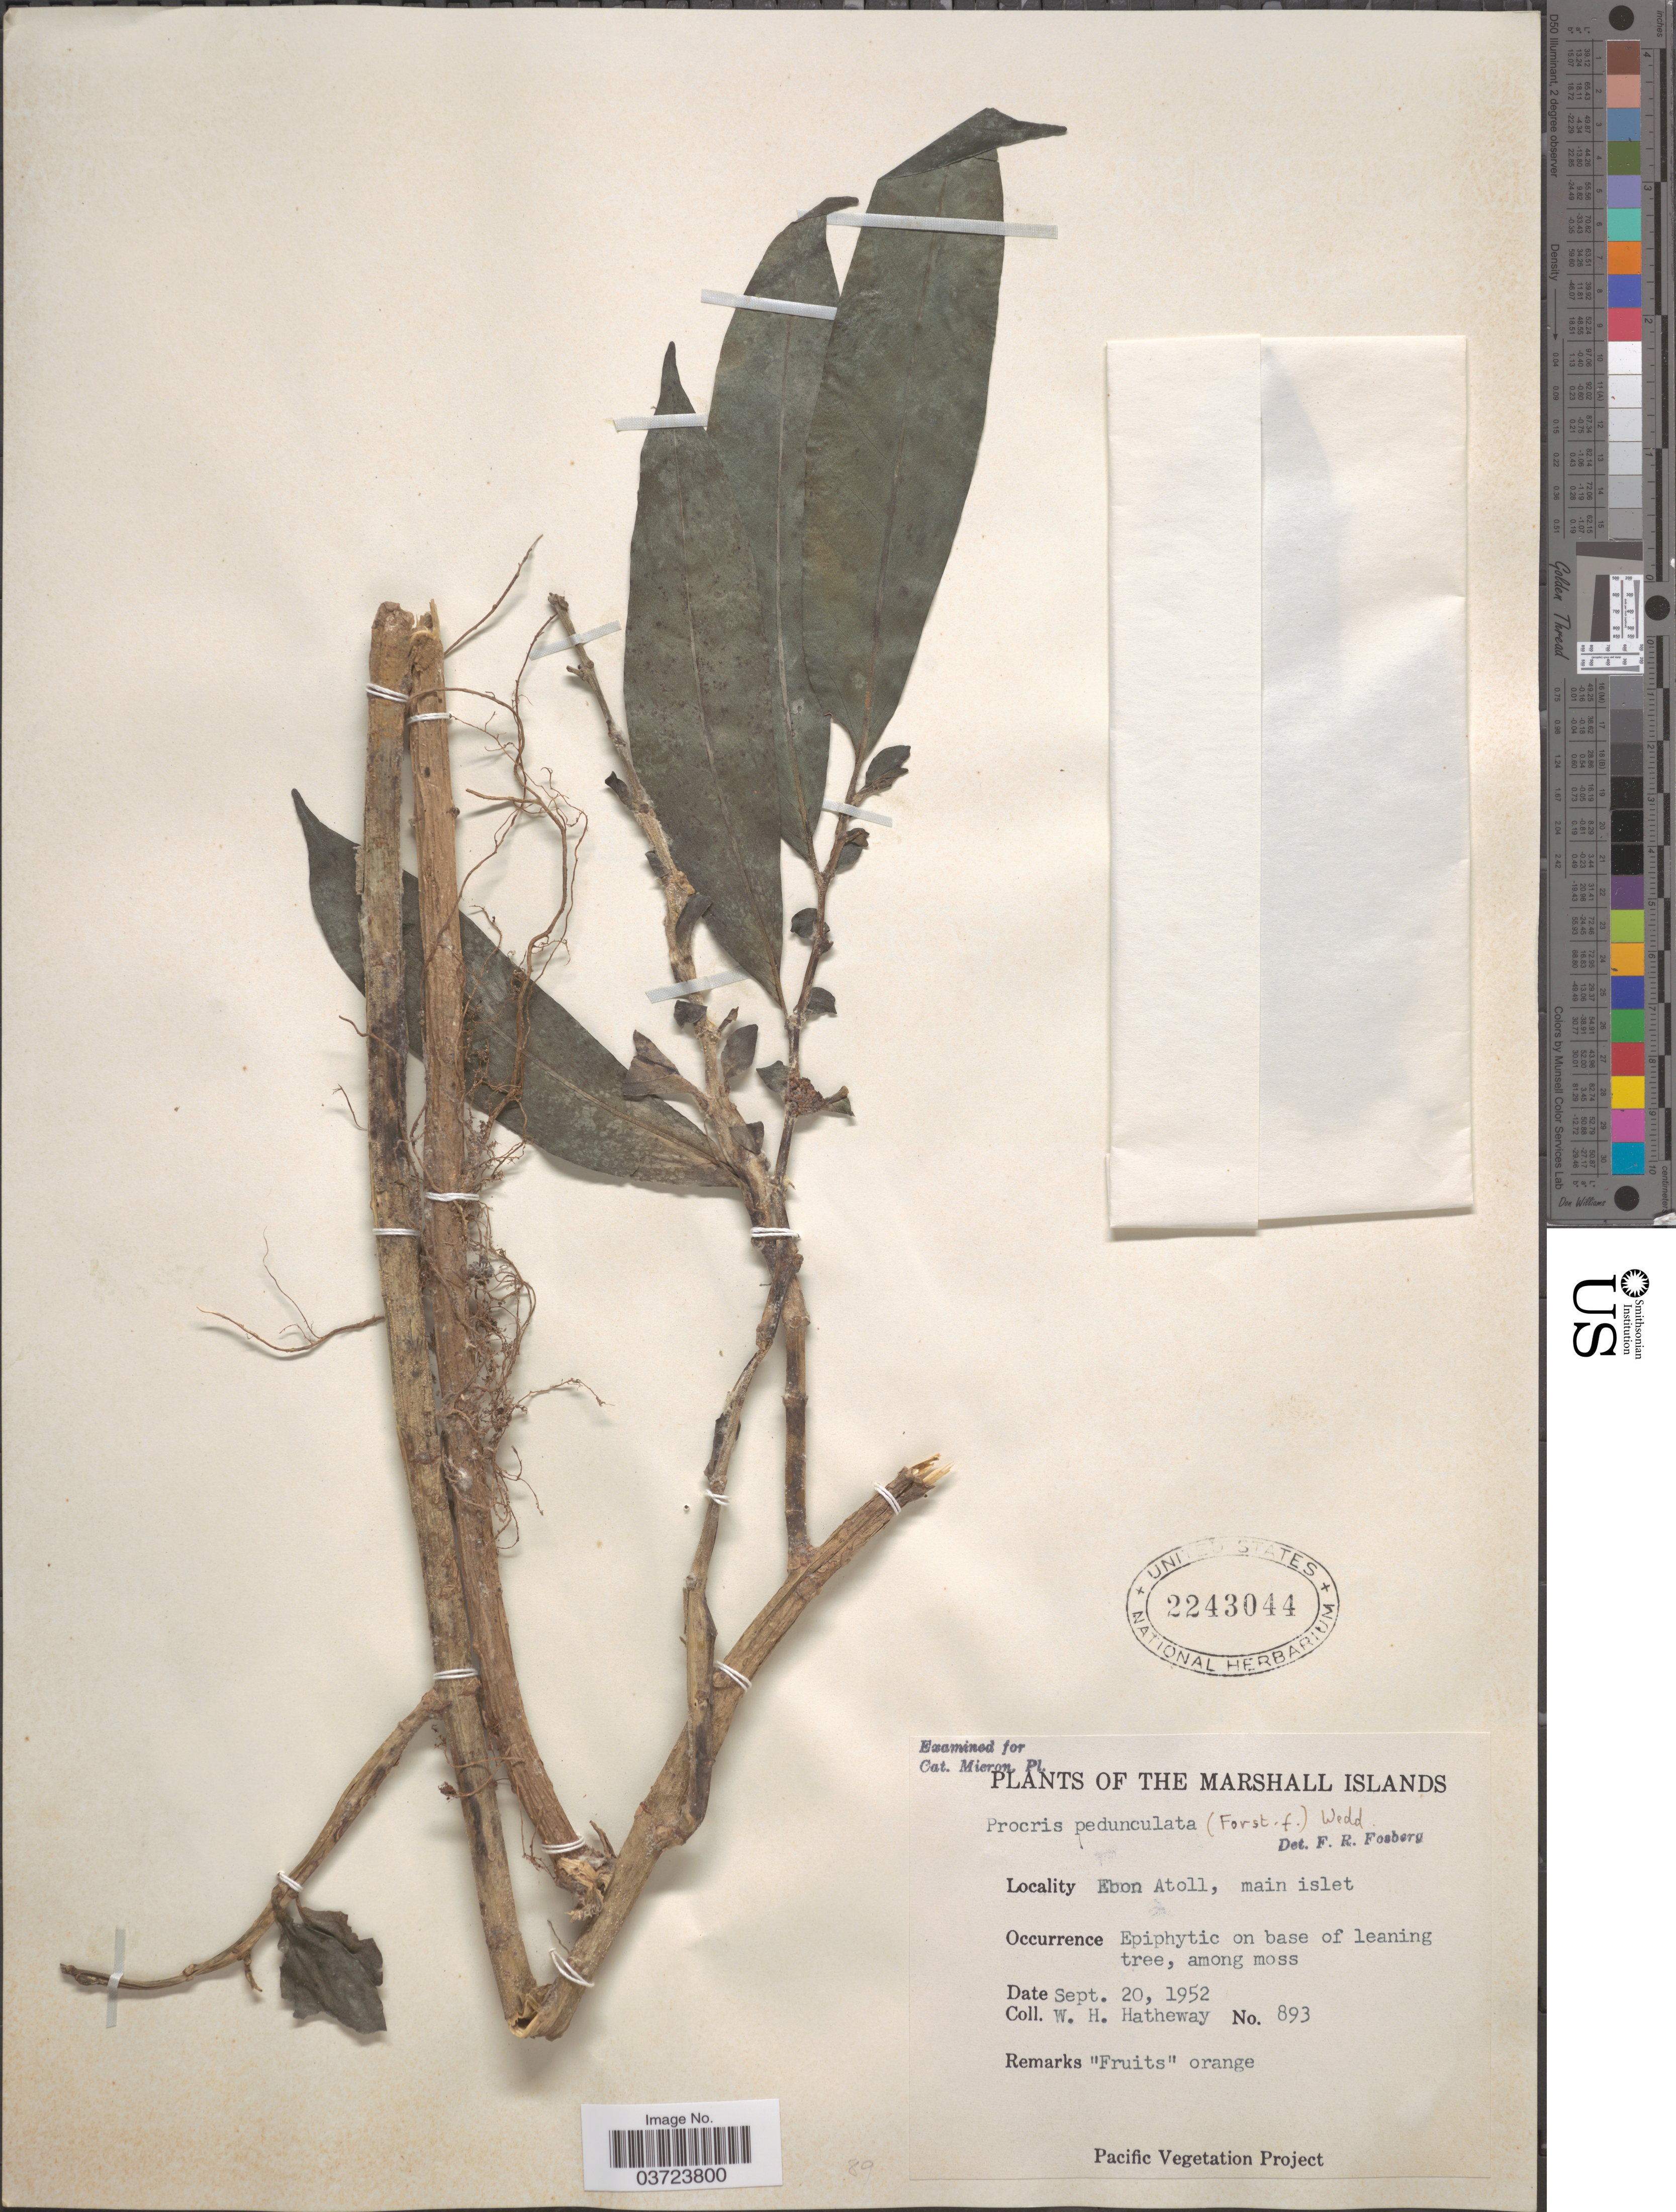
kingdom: Plantae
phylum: Tracheophyta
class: Magnoliopsida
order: Rosales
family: Urticaceae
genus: Procris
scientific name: Procris pedunculata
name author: (J.R. Forst. & G. Forst.) Wedd.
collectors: W. H. Hatheway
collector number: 893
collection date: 1952-09-20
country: Marshall Islands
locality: Ebon Atoll, main islet.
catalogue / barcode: US 2243044